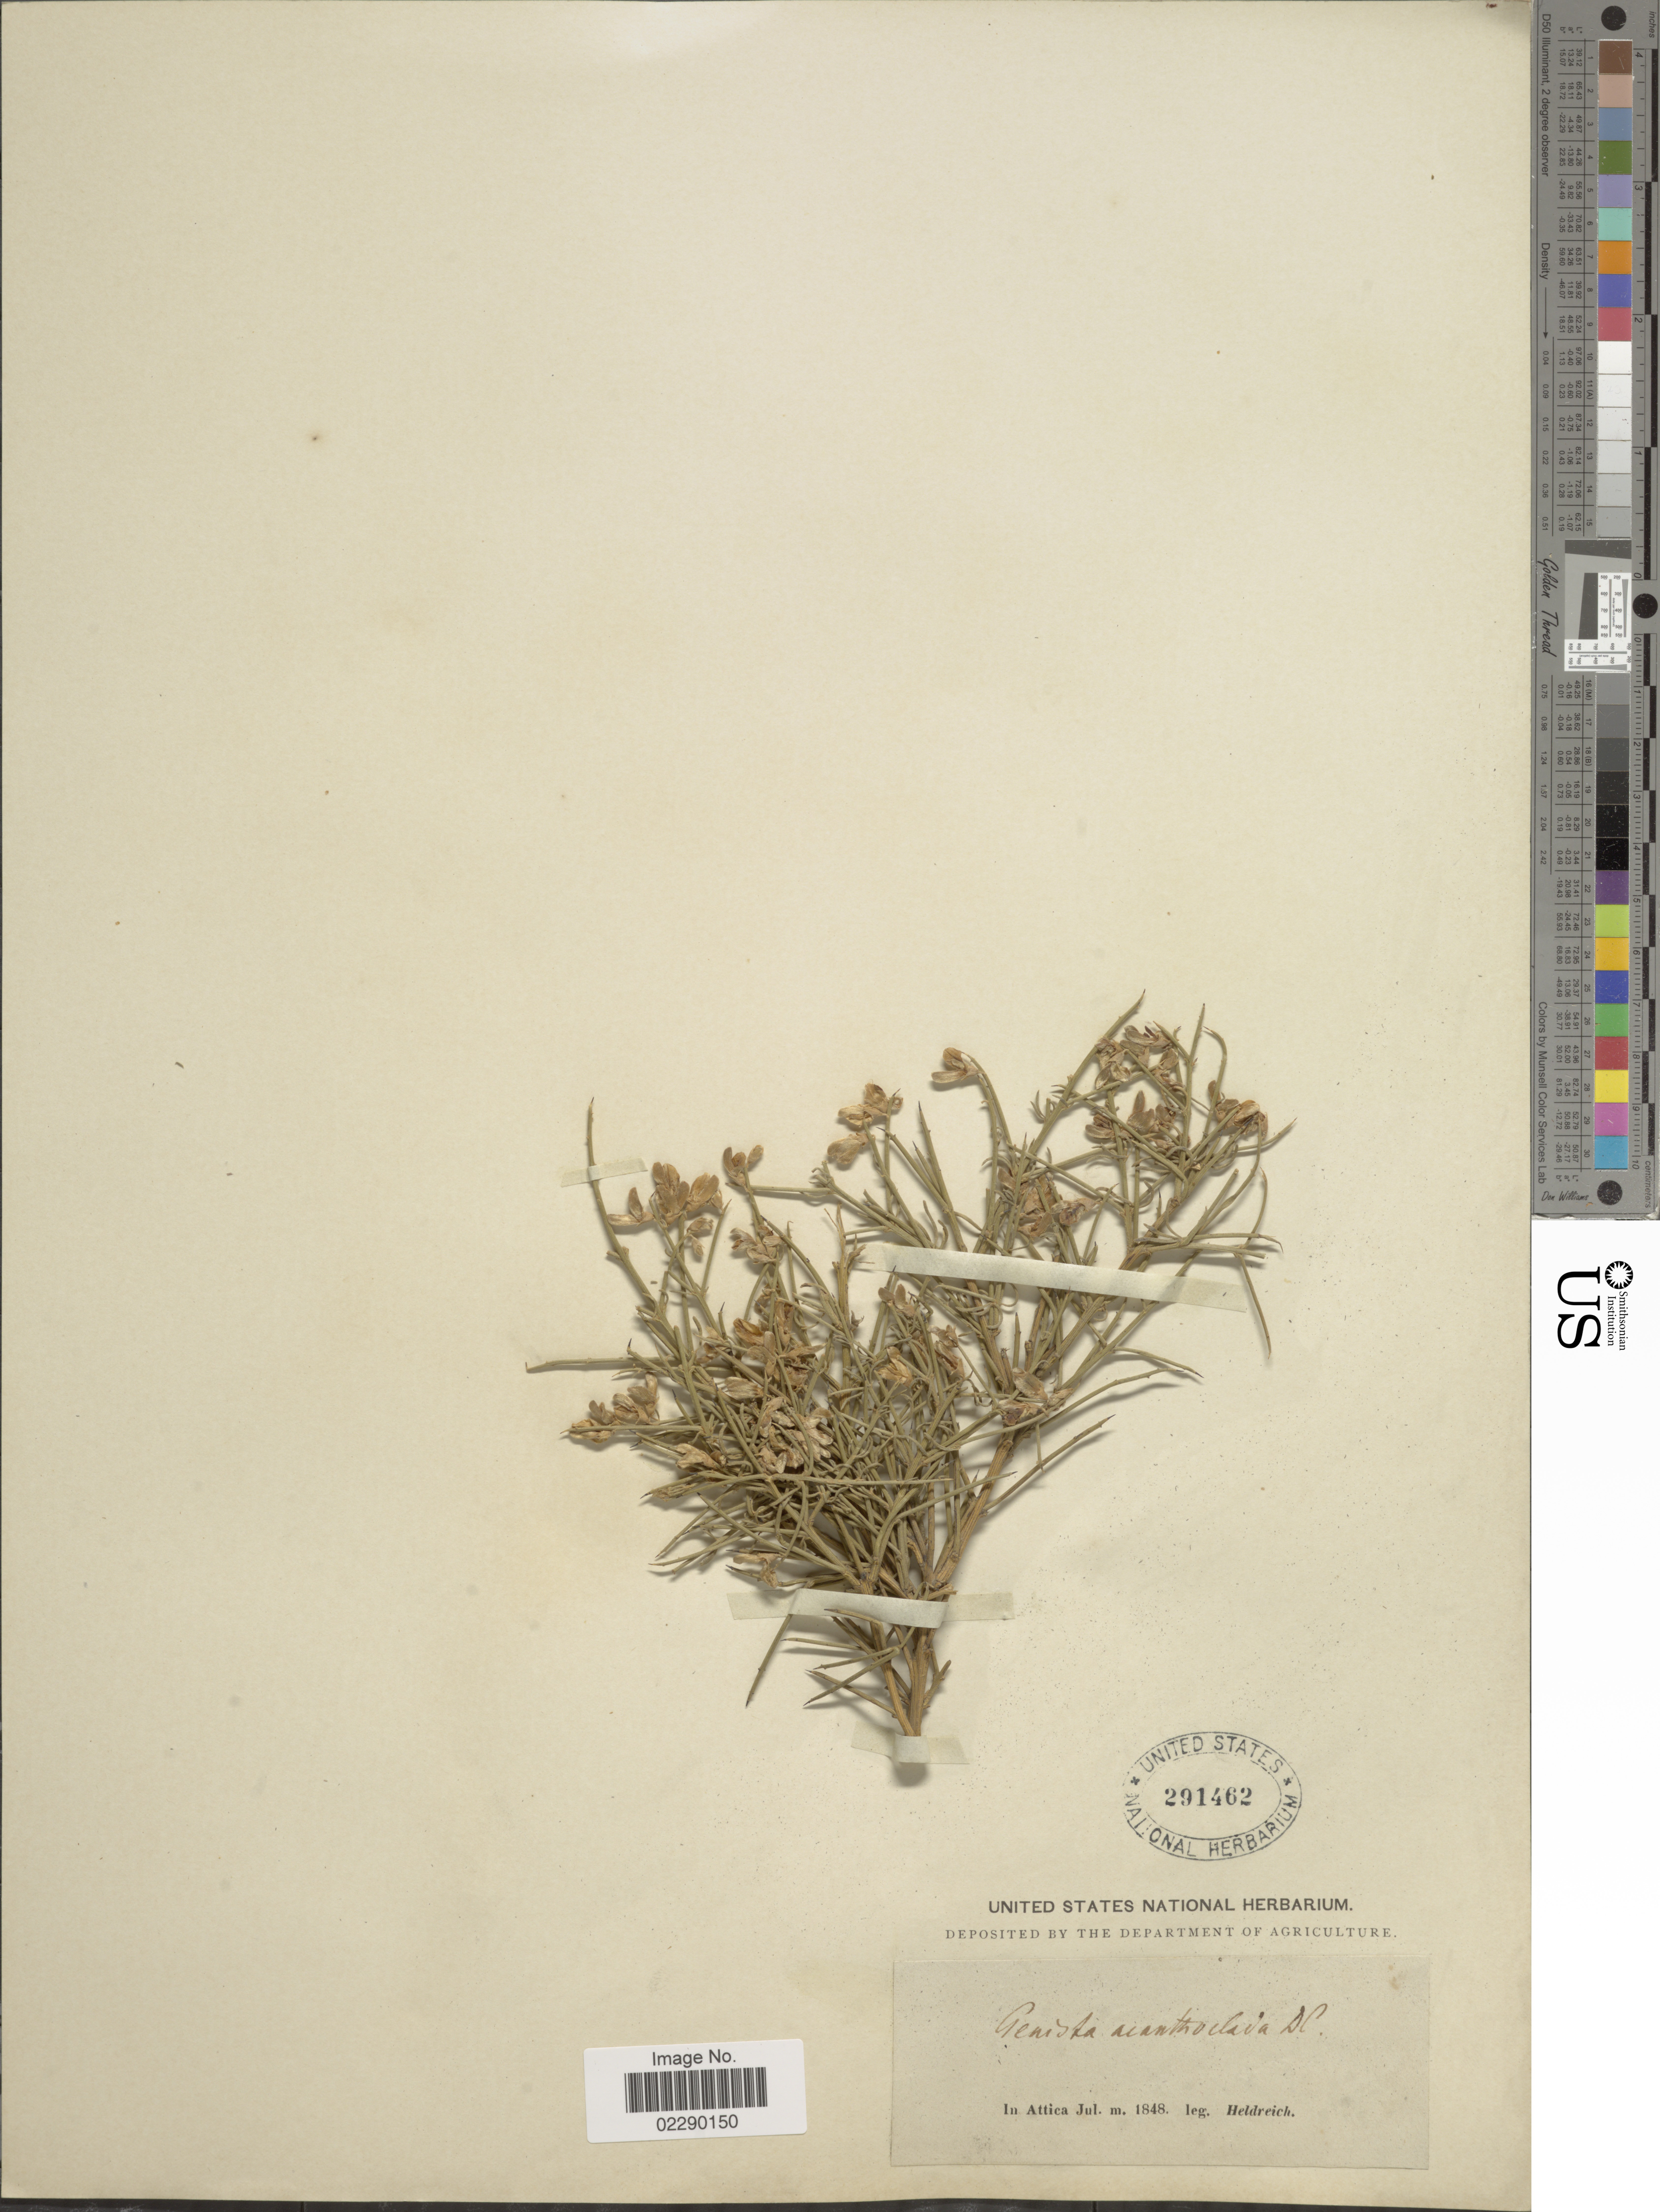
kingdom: Plantae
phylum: Tracheophyta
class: Magnoliopsida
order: Fabales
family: Fabaceae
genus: Genista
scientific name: Genista acanthoclada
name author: DC.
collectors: Heldreich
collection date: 1848-07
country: Greece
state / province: Attica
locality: In Attica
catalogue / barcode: US 291462